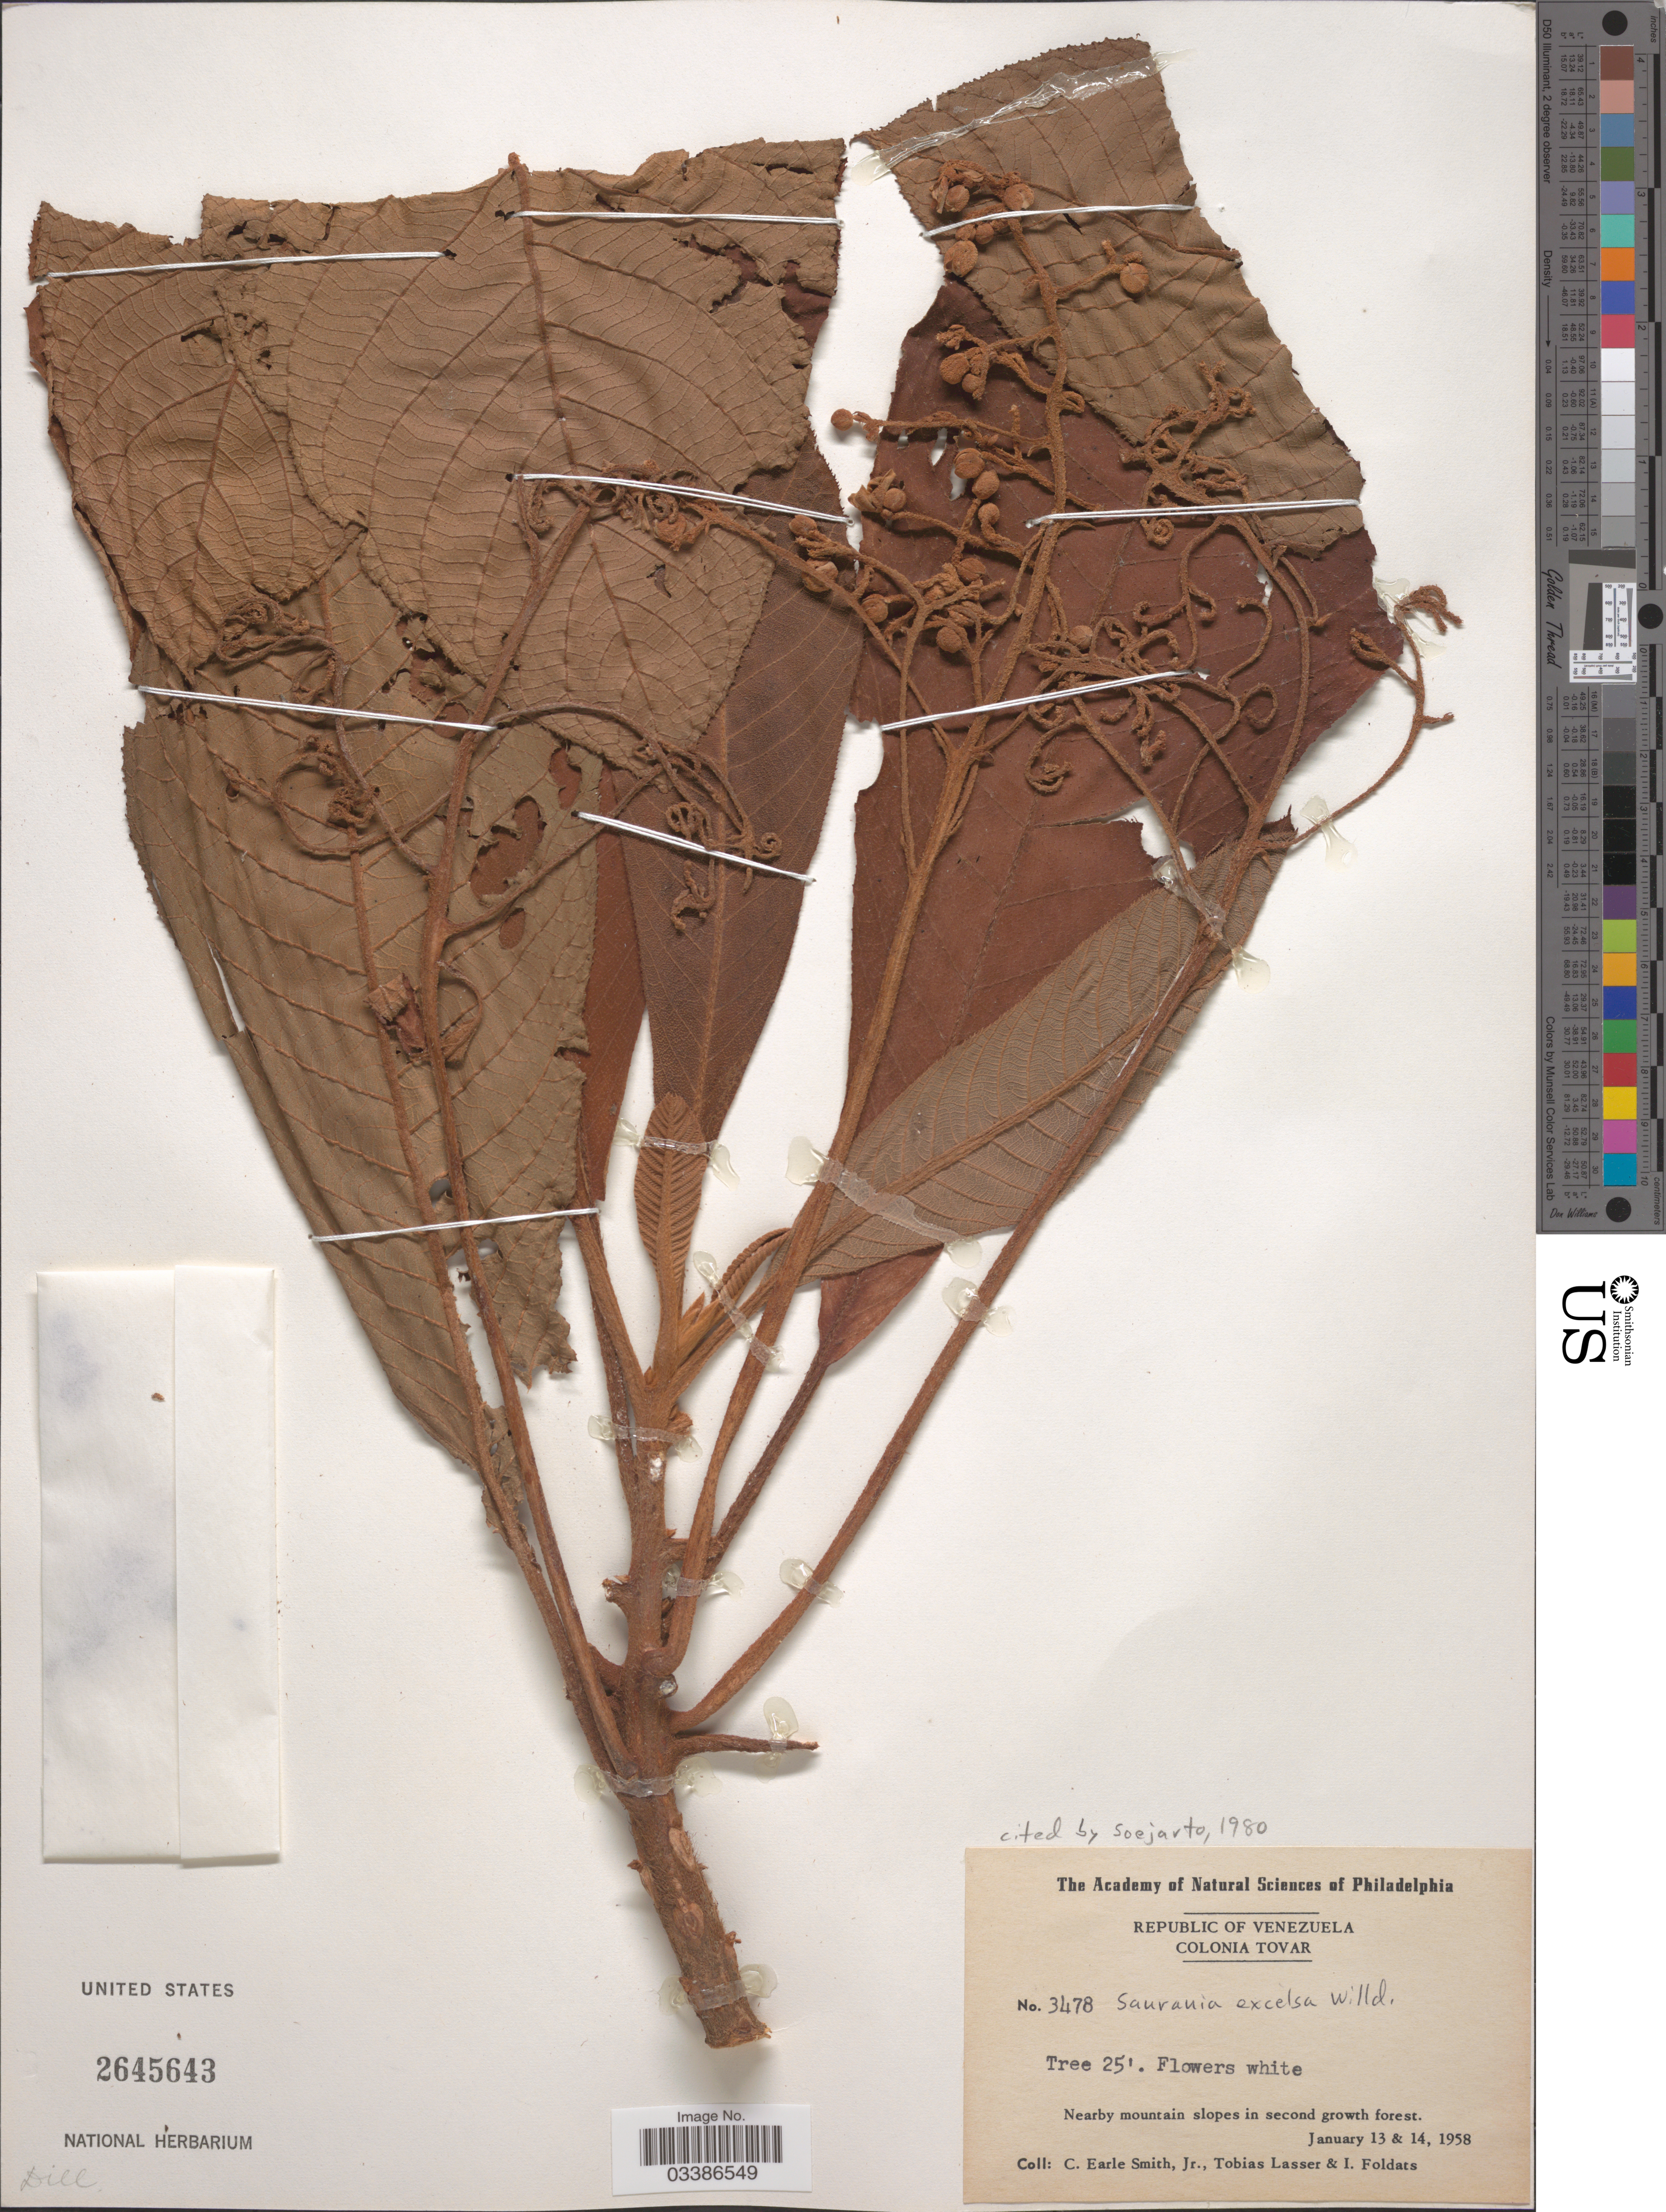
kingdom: Plantae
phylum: Tracheophyta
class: Magnoliopsida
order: Ericales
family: Actinidiaceae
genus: Saurauia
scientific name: Saurauia excelsa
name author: Willd.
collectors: C. E. Smith Jr., T. Lasser & I. Foldats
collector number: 3478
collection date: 1958-01-13/1958-01-14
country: Venezuela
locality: Colonia Tovar. Nearby mountain slopes in second growth forest.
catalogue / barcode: US 2645643